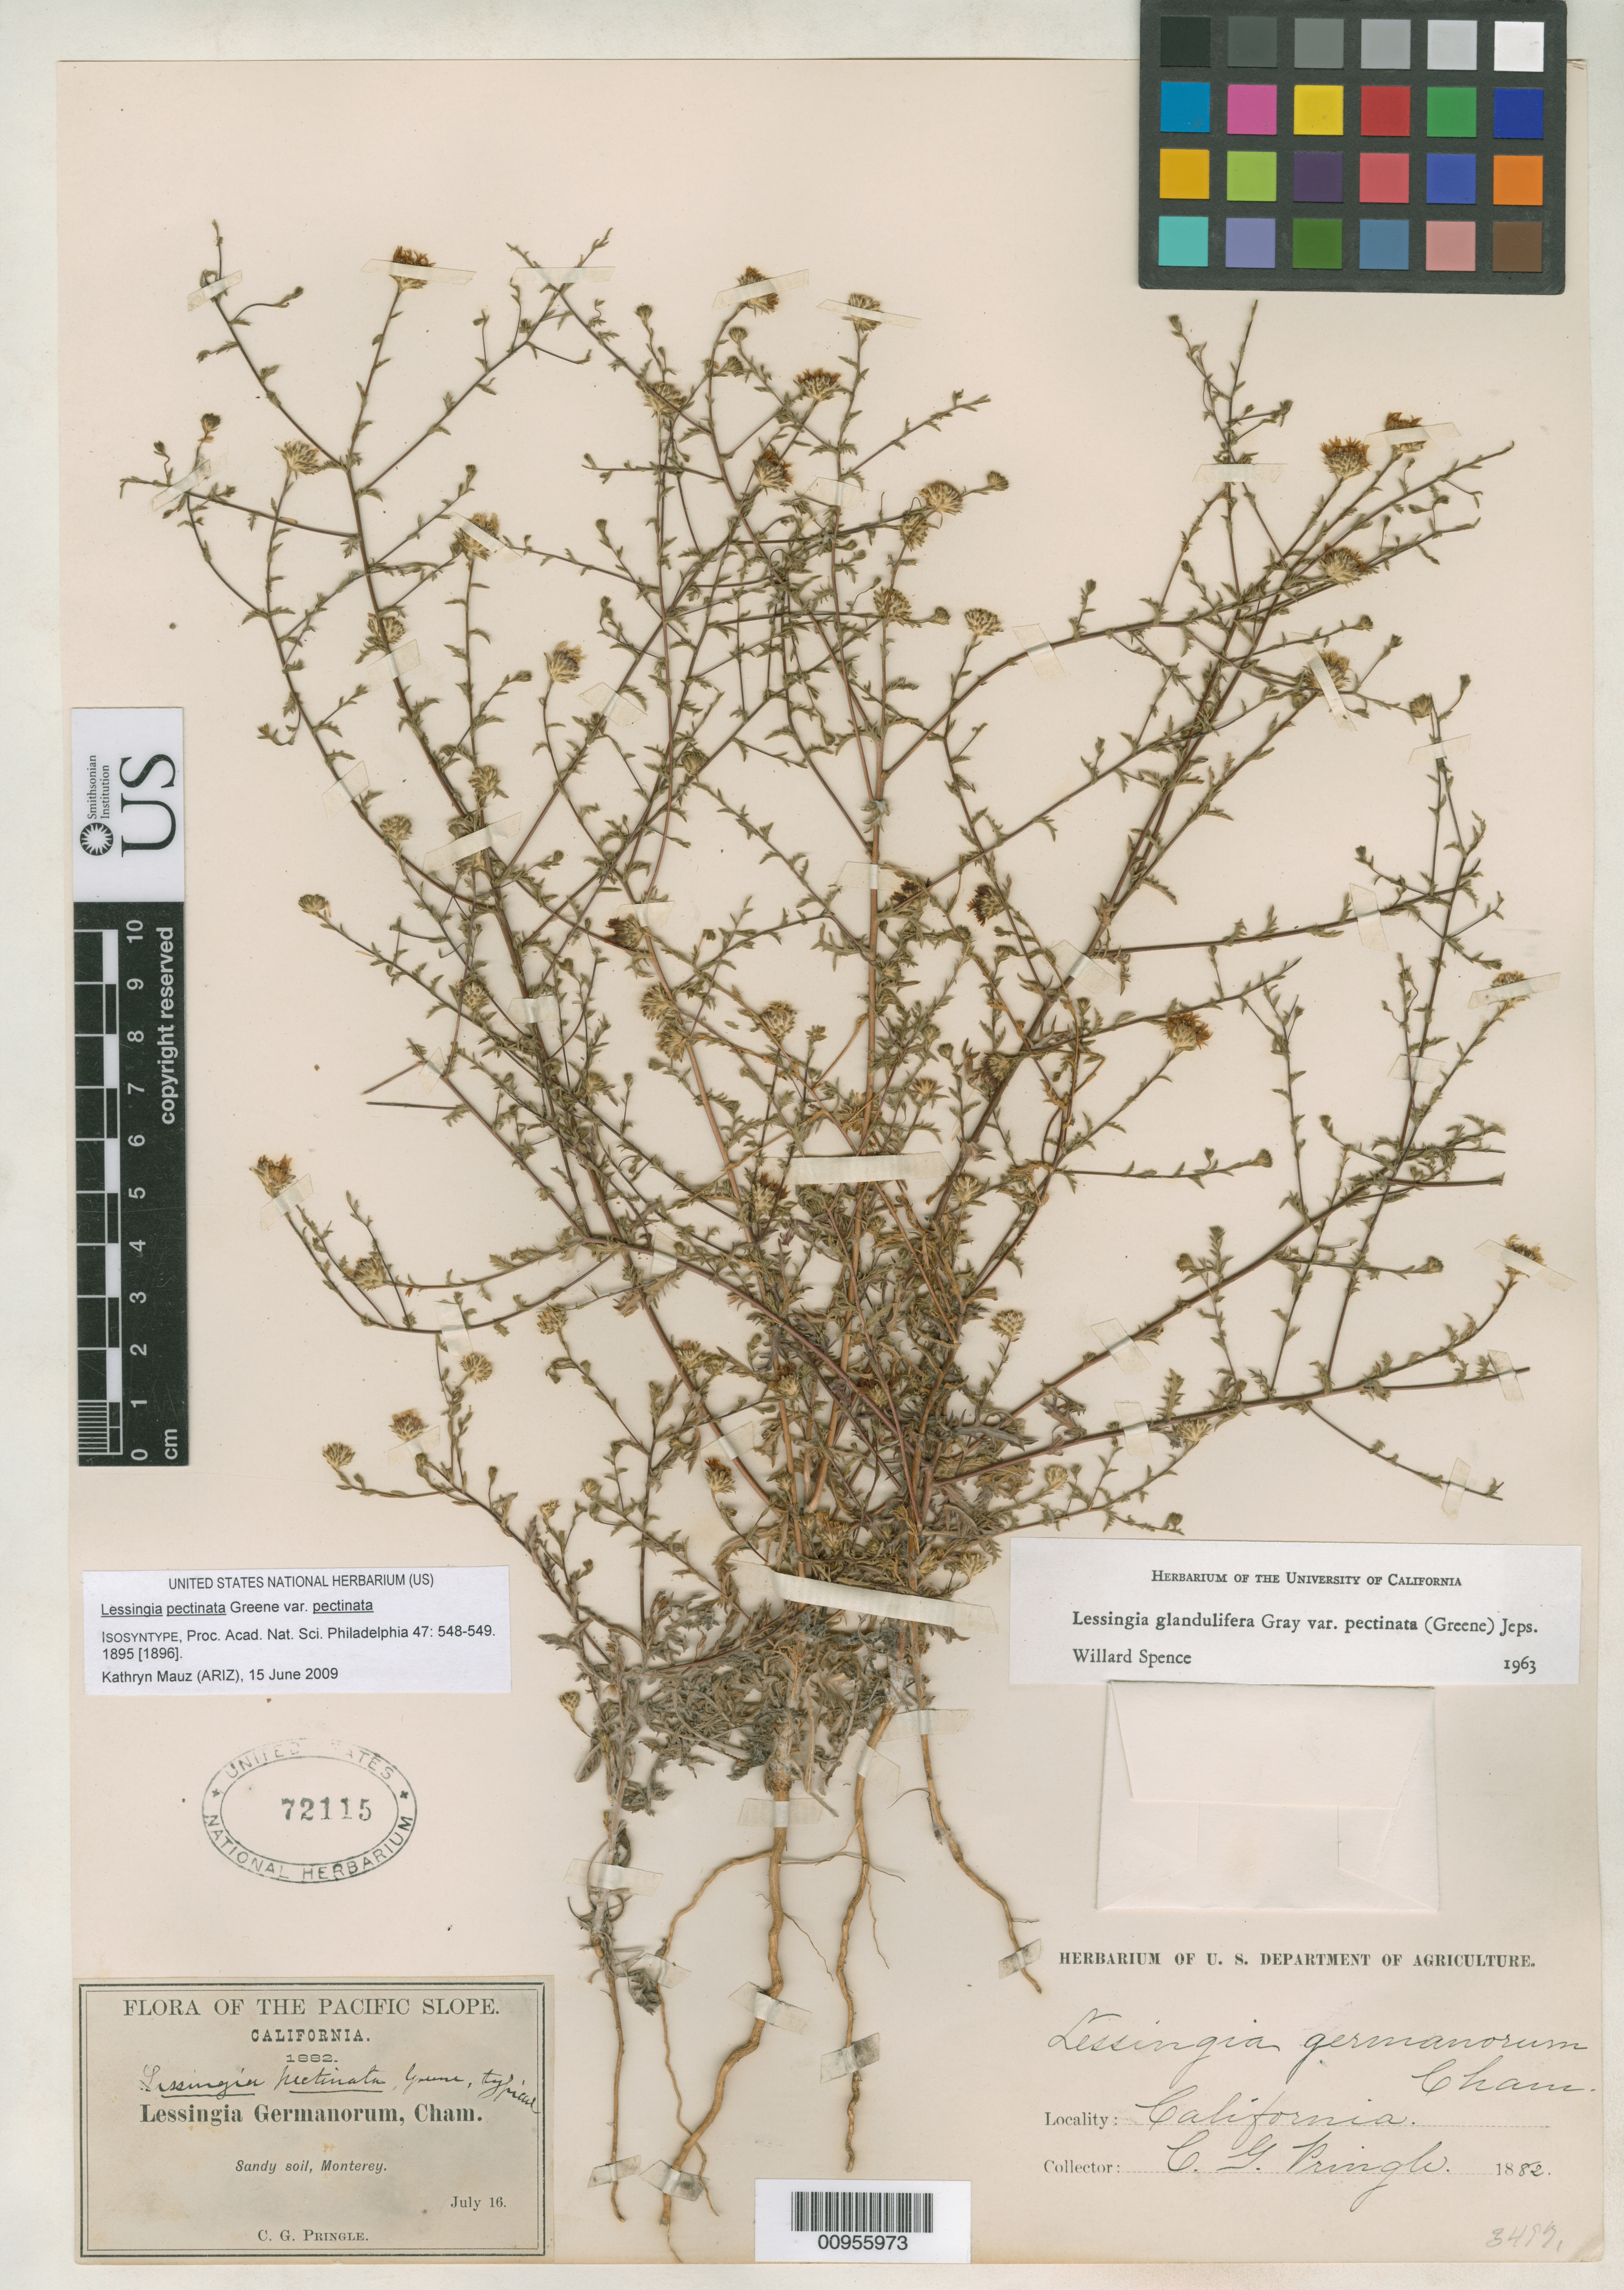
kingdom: Plantae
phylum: Tracheophyta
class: Magnoliopsida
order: Asterales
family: Asteraceae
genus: Lessingia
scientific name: Lessingia pectinata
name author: Greene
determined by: Mauz, Kathryn, (ARIZ)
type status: Isosyntype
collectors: C. G. Pringle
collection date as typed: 16 Jul 1882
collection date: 1882-07-16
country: United States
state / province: California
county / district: Monterey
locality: Sandy soil, Monterey.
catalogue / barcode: US 72115